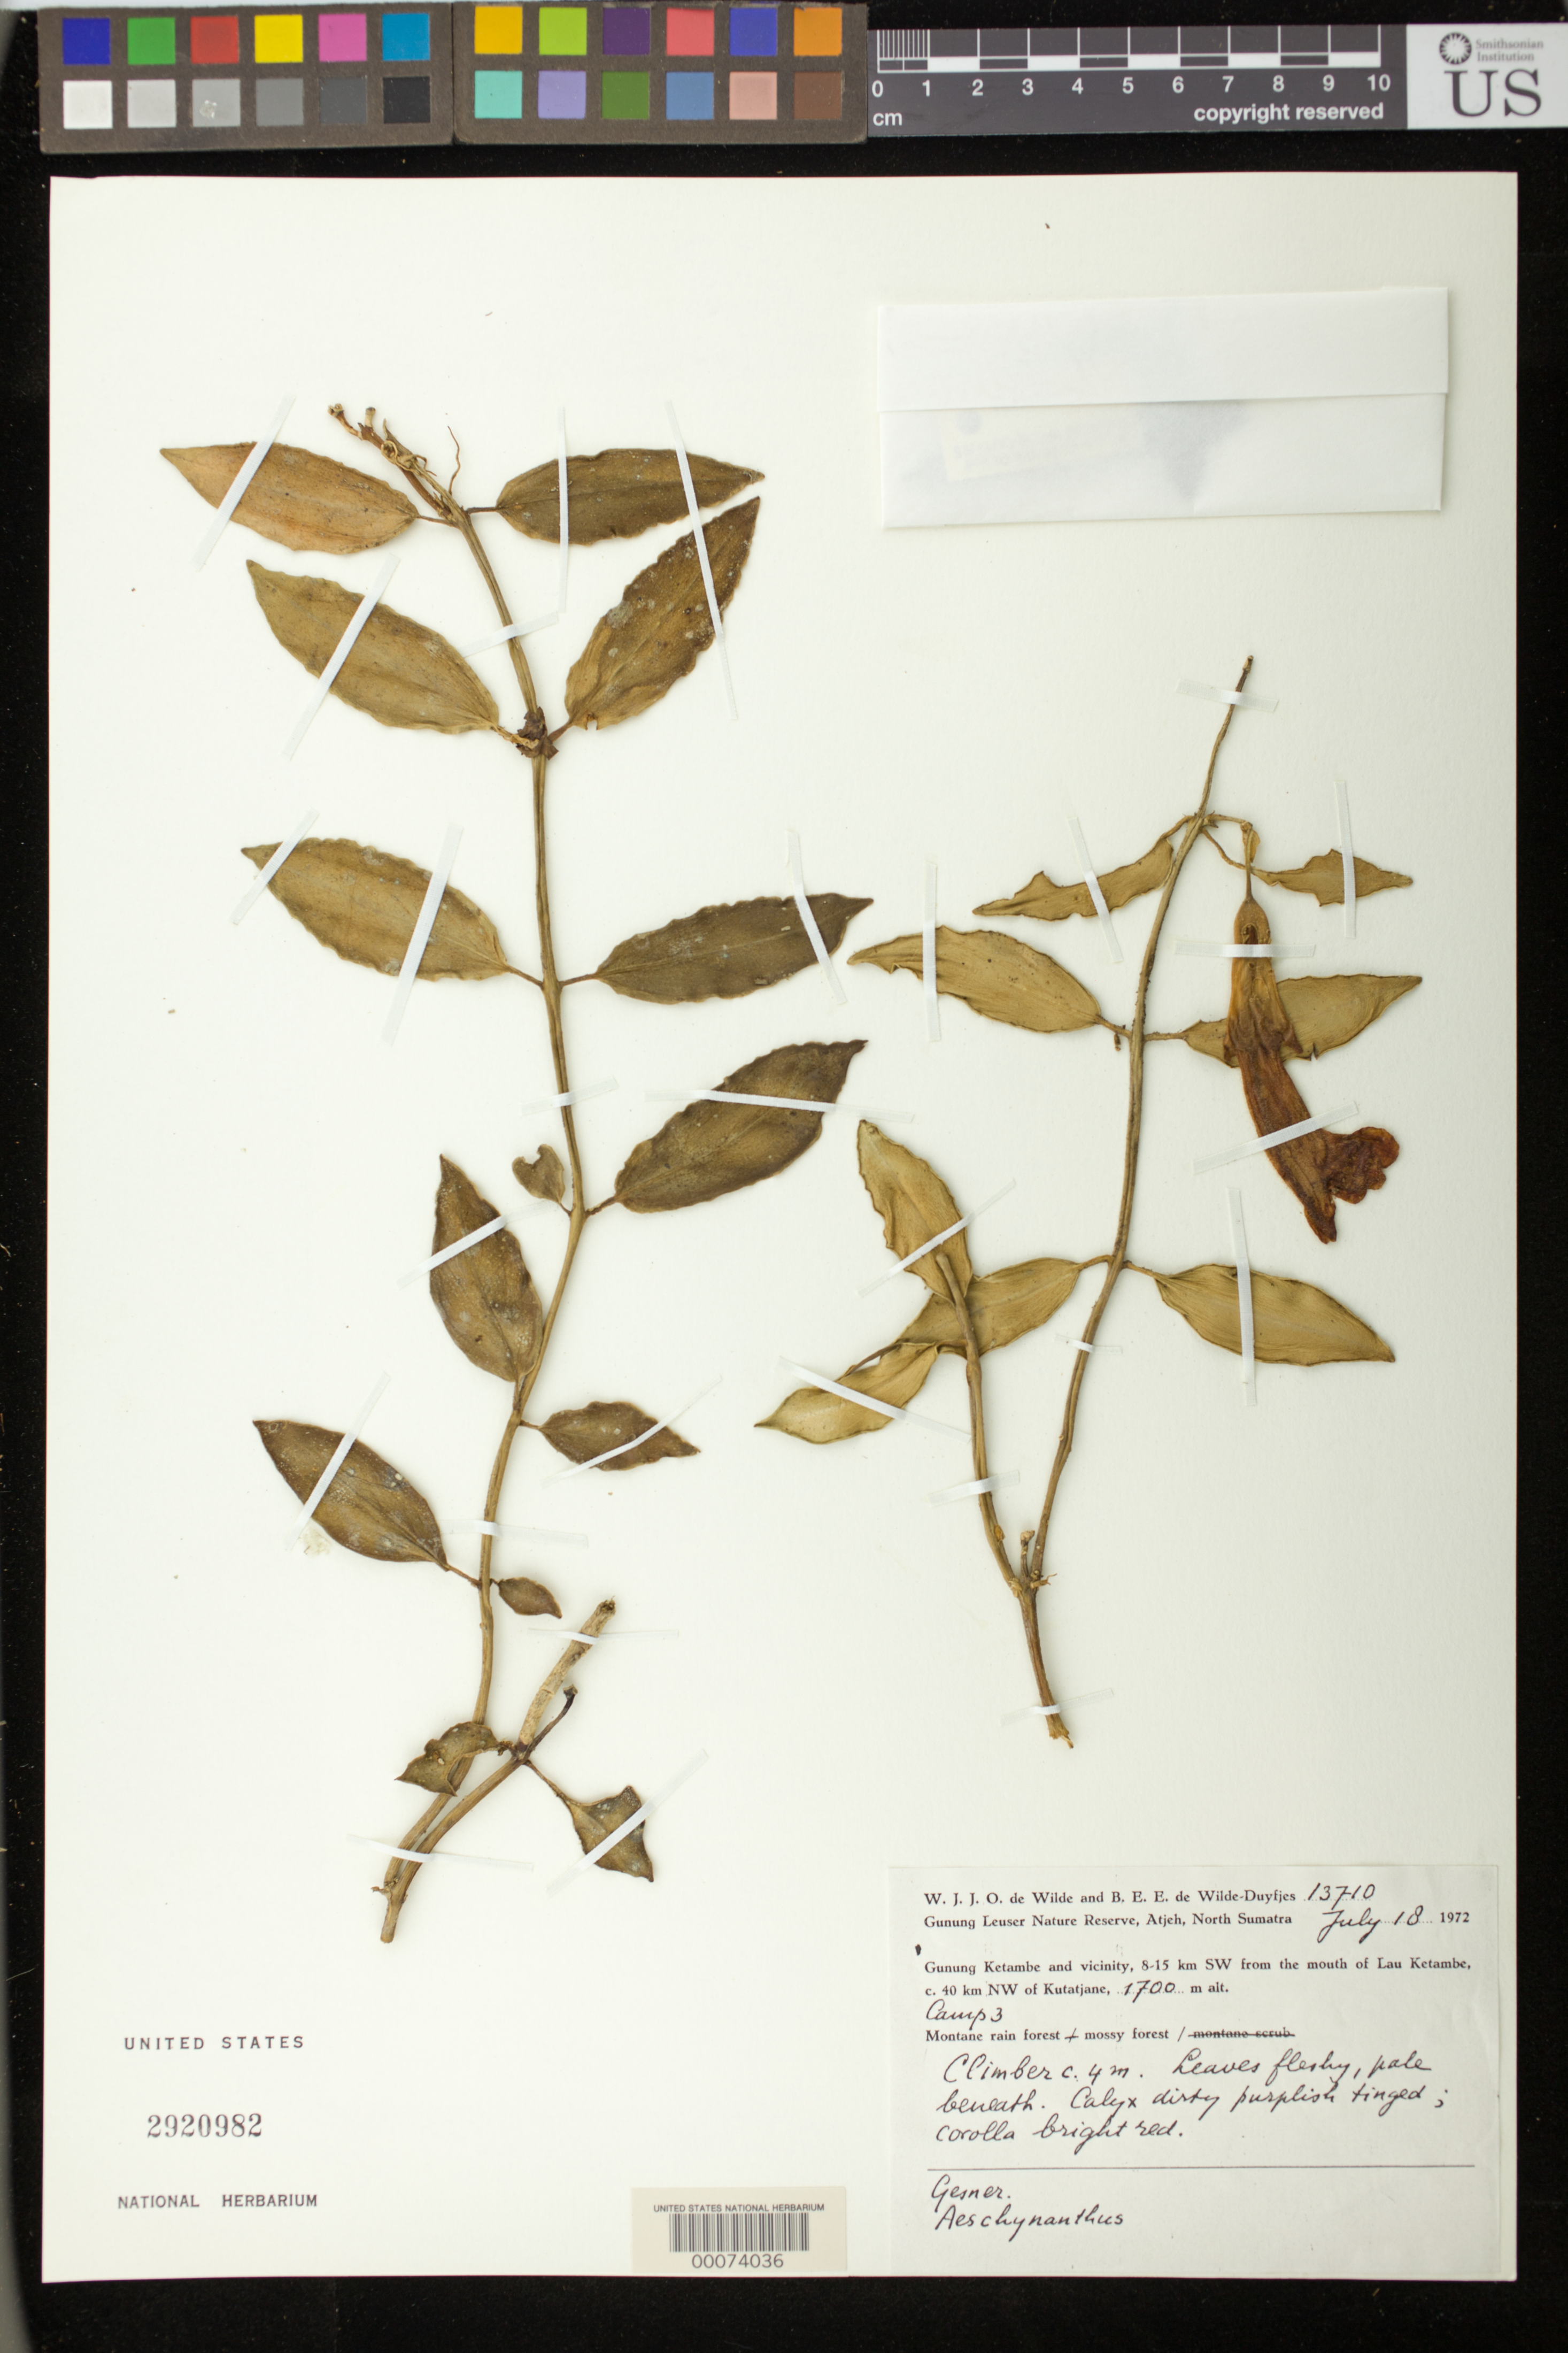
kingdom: Plantae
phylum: Tracheophyta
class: Magnoliopsida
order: Lamiales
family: Gesneriaceae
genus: Aeschynanthus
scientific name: Aeschynanthus sp.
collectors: W. J. de Wilde & B. E. de Wilde-Duyfjes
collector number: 13710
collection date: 1972-07-18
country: Indonesia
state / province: Sumatra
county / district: Sumatera Utara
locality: Gunung Leuser Nature Reserve, Atjeh, North Sumatra - Gunung Ketambe and vicinity, 8-15 km SW from the mouth of Lau Ketambe, c. 40 km NW of Kutatjane,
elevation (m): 1700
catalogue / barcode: US 2920982